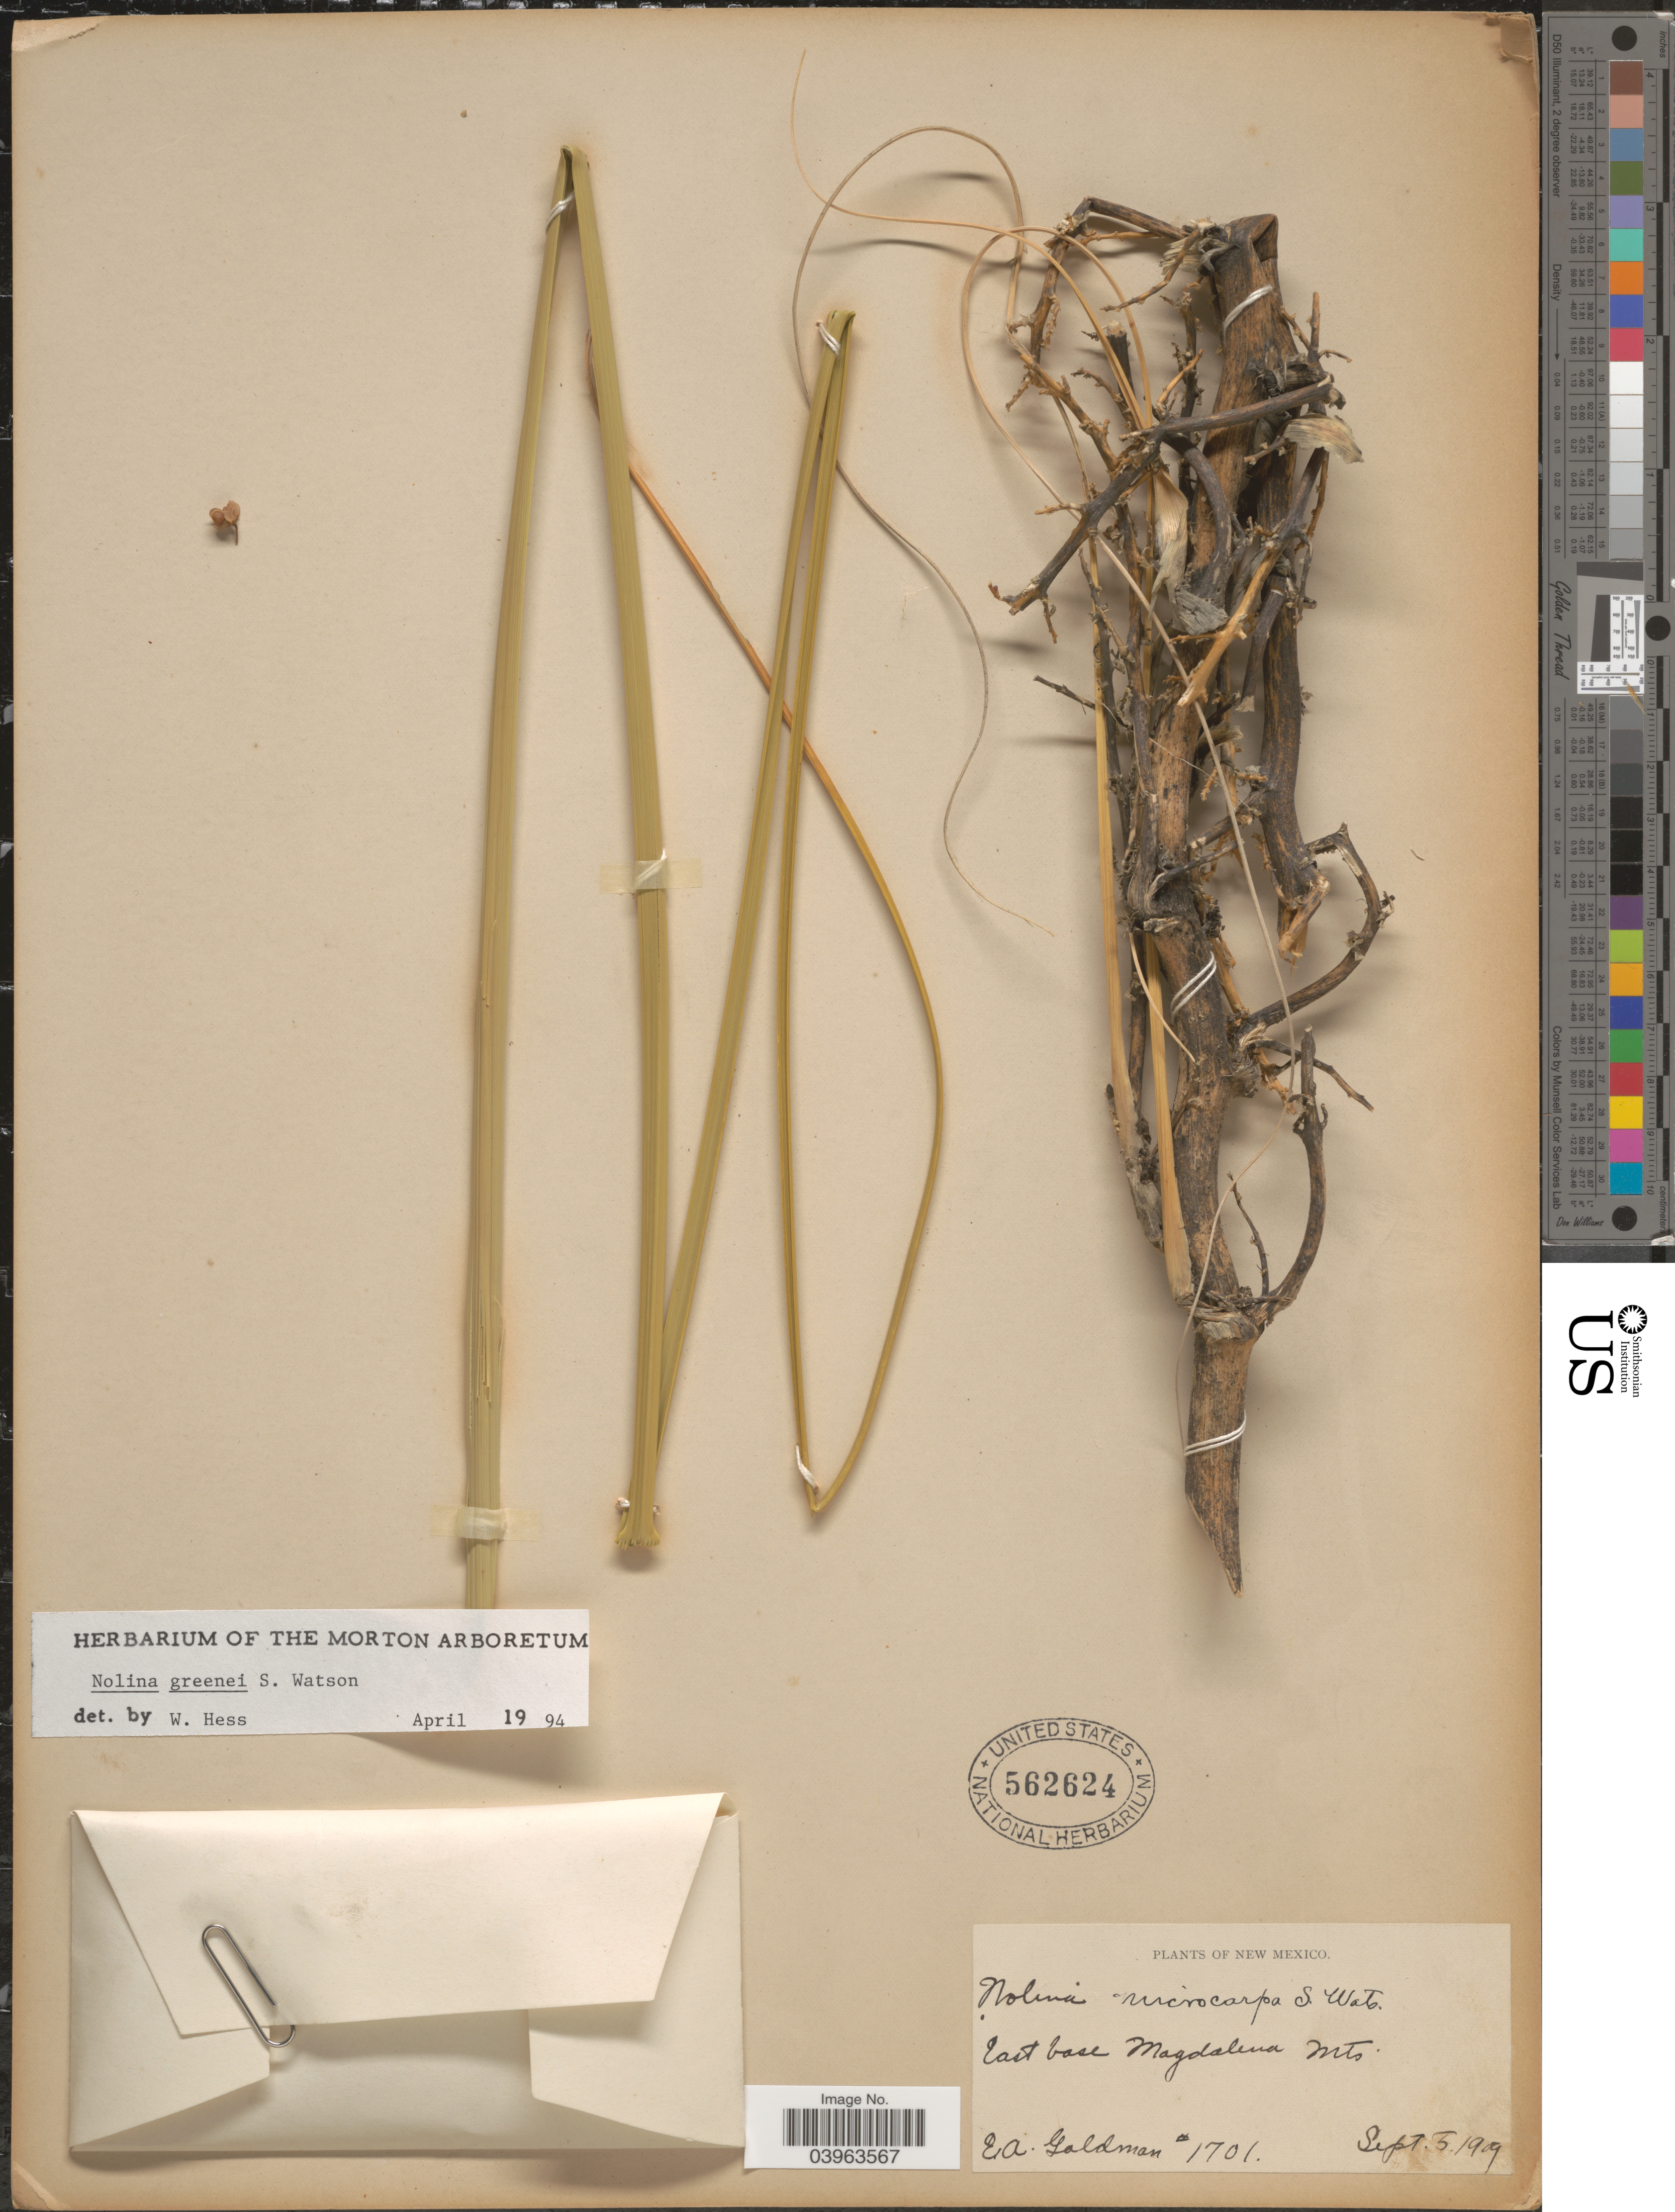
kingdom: Plantae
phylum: Tracheophyta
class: Liliopsida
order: Asparagales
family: Asparagaceae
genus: Nolina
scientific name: Nolina greenei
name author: S. Watson ex Trel.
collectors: E. A. Goldman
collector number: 1701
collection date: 1909-09-05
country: United States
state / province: New Mexico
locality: East base Magdalena Mts.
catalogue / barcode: US 562624